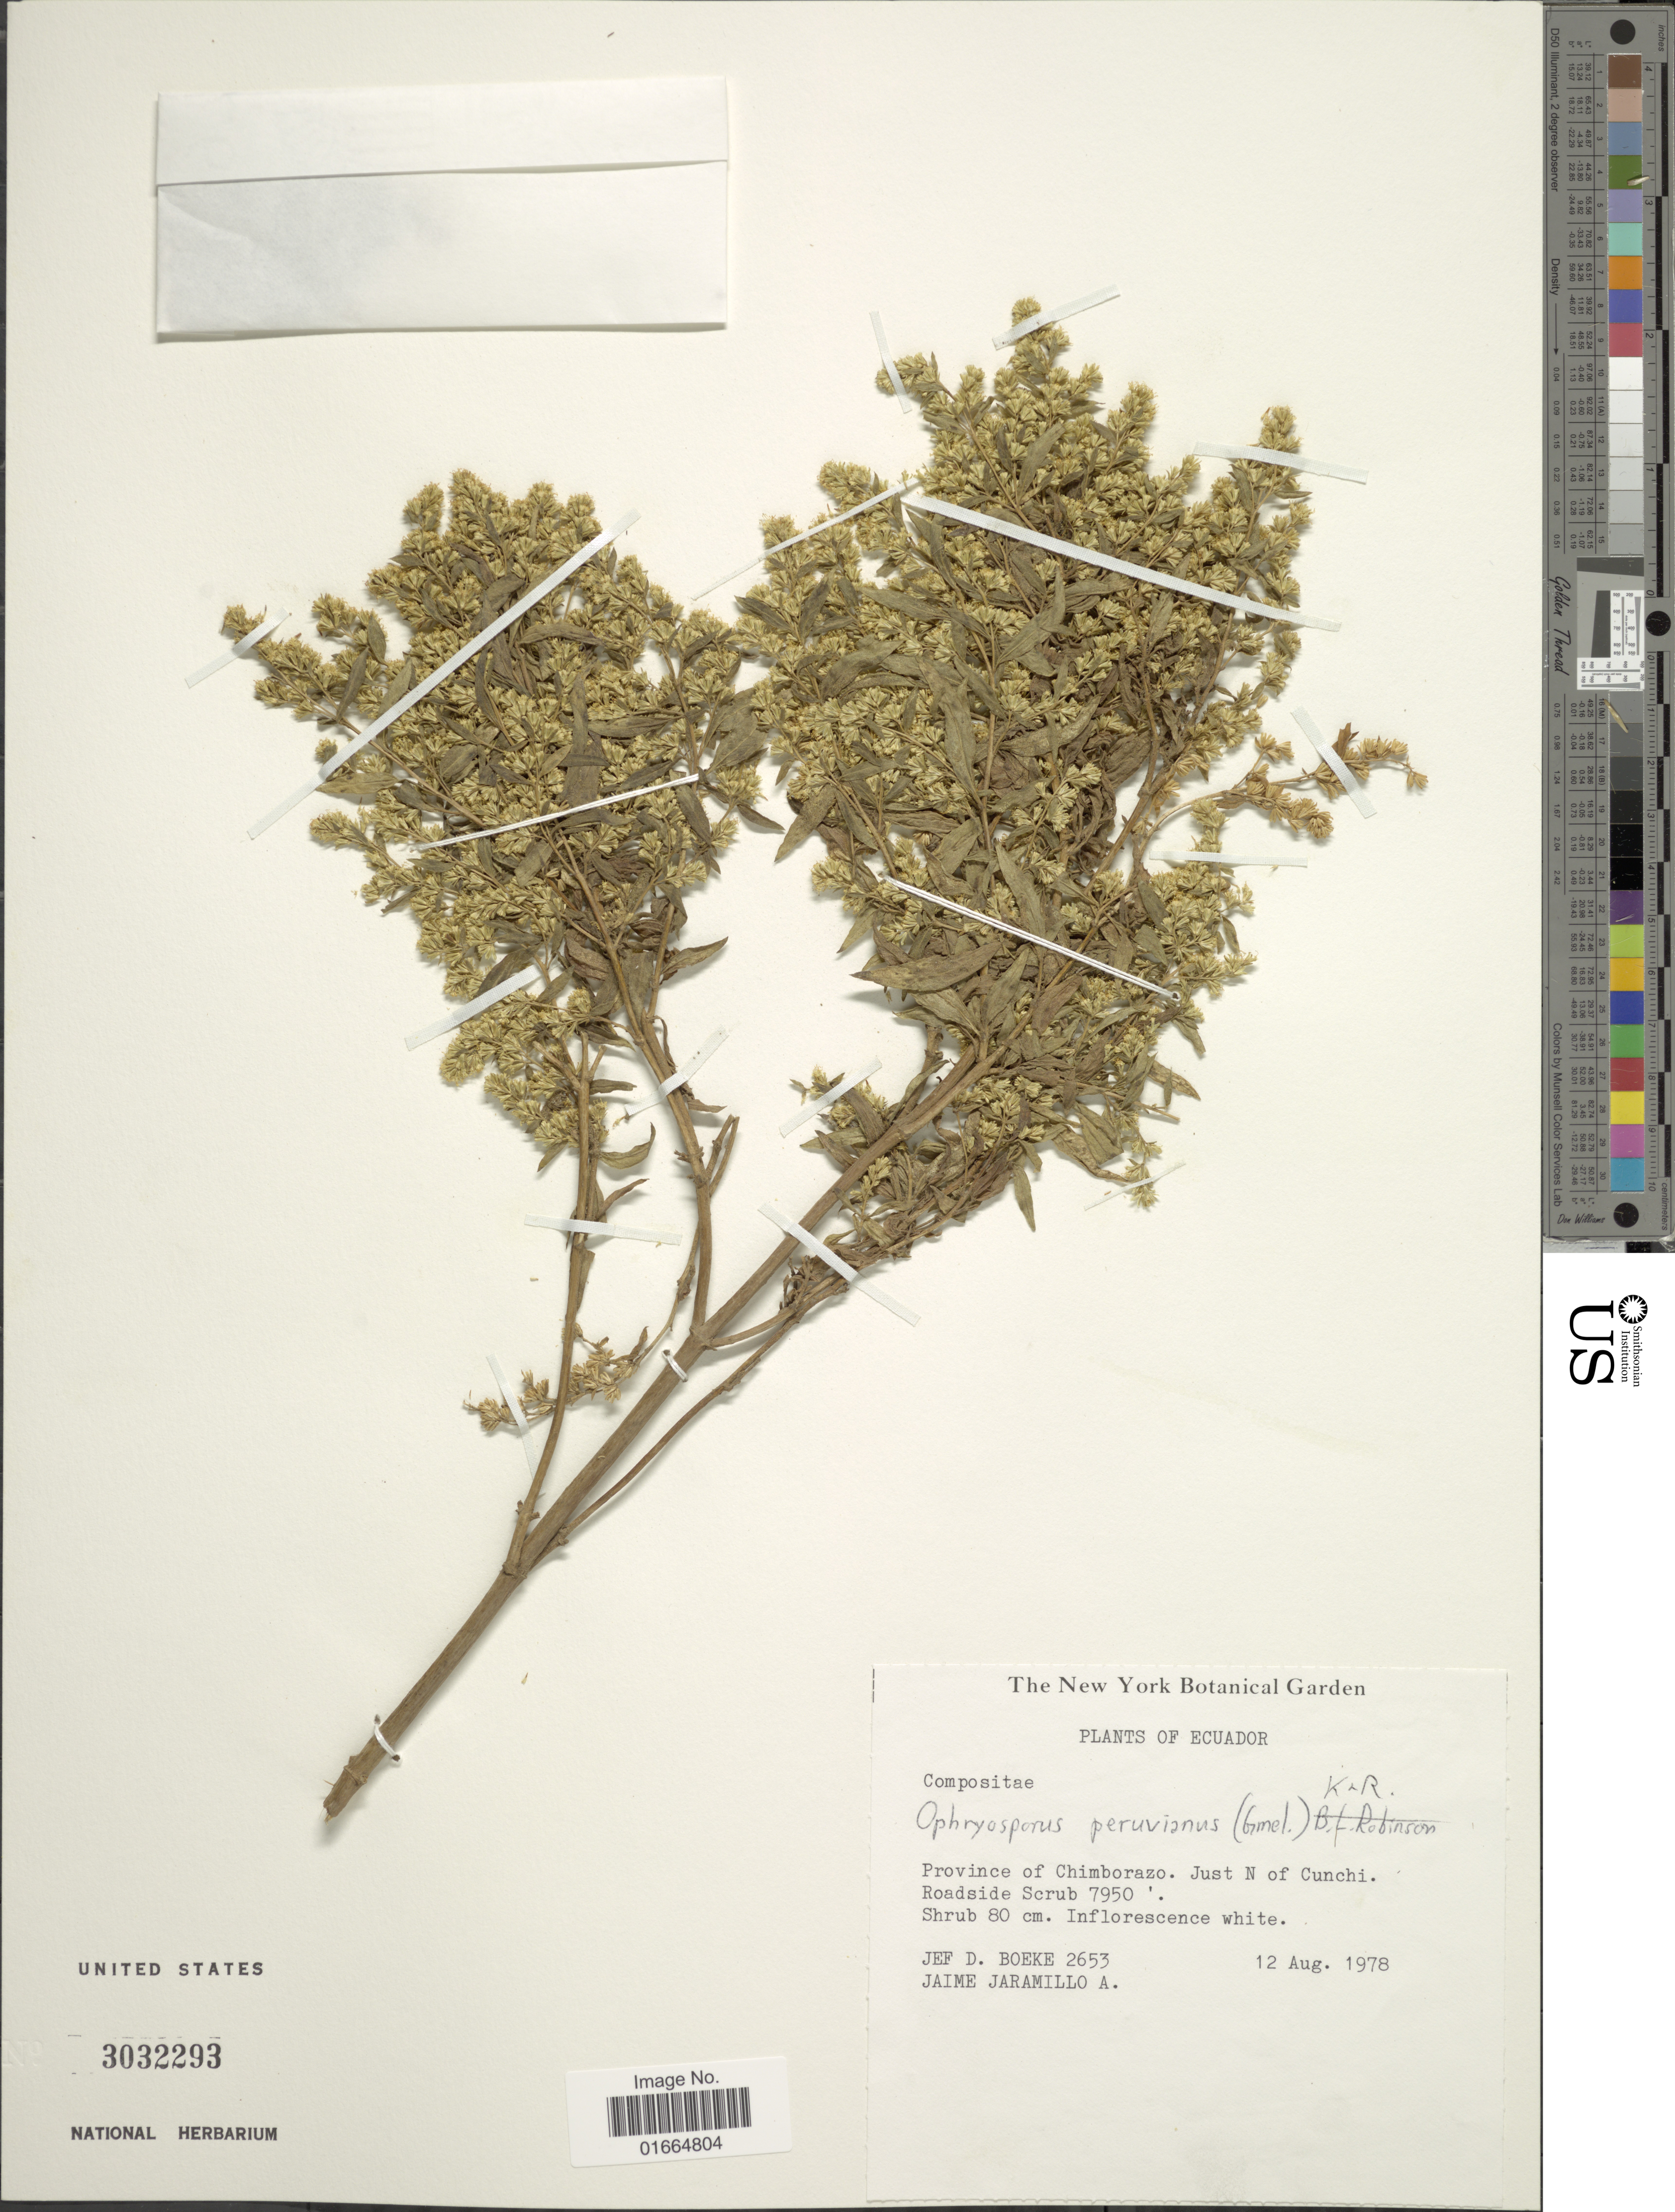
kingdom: Plantae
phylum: Tracheophyta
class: Magnoliopsida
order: Asterales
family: Asteraceae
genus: Ophryosporus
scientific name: Ophryosporus peruvianus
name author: (J.F. Gmel.) R.M. King & H. Rob.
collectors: J. D. Boeke & J. L. Jaramillo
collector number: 2653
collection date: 1978-08-12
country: Ecuador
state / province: Chimborazo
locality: Province of Chimborazo. Just N of Cunchi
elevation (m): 2423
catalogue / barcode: US 3032293